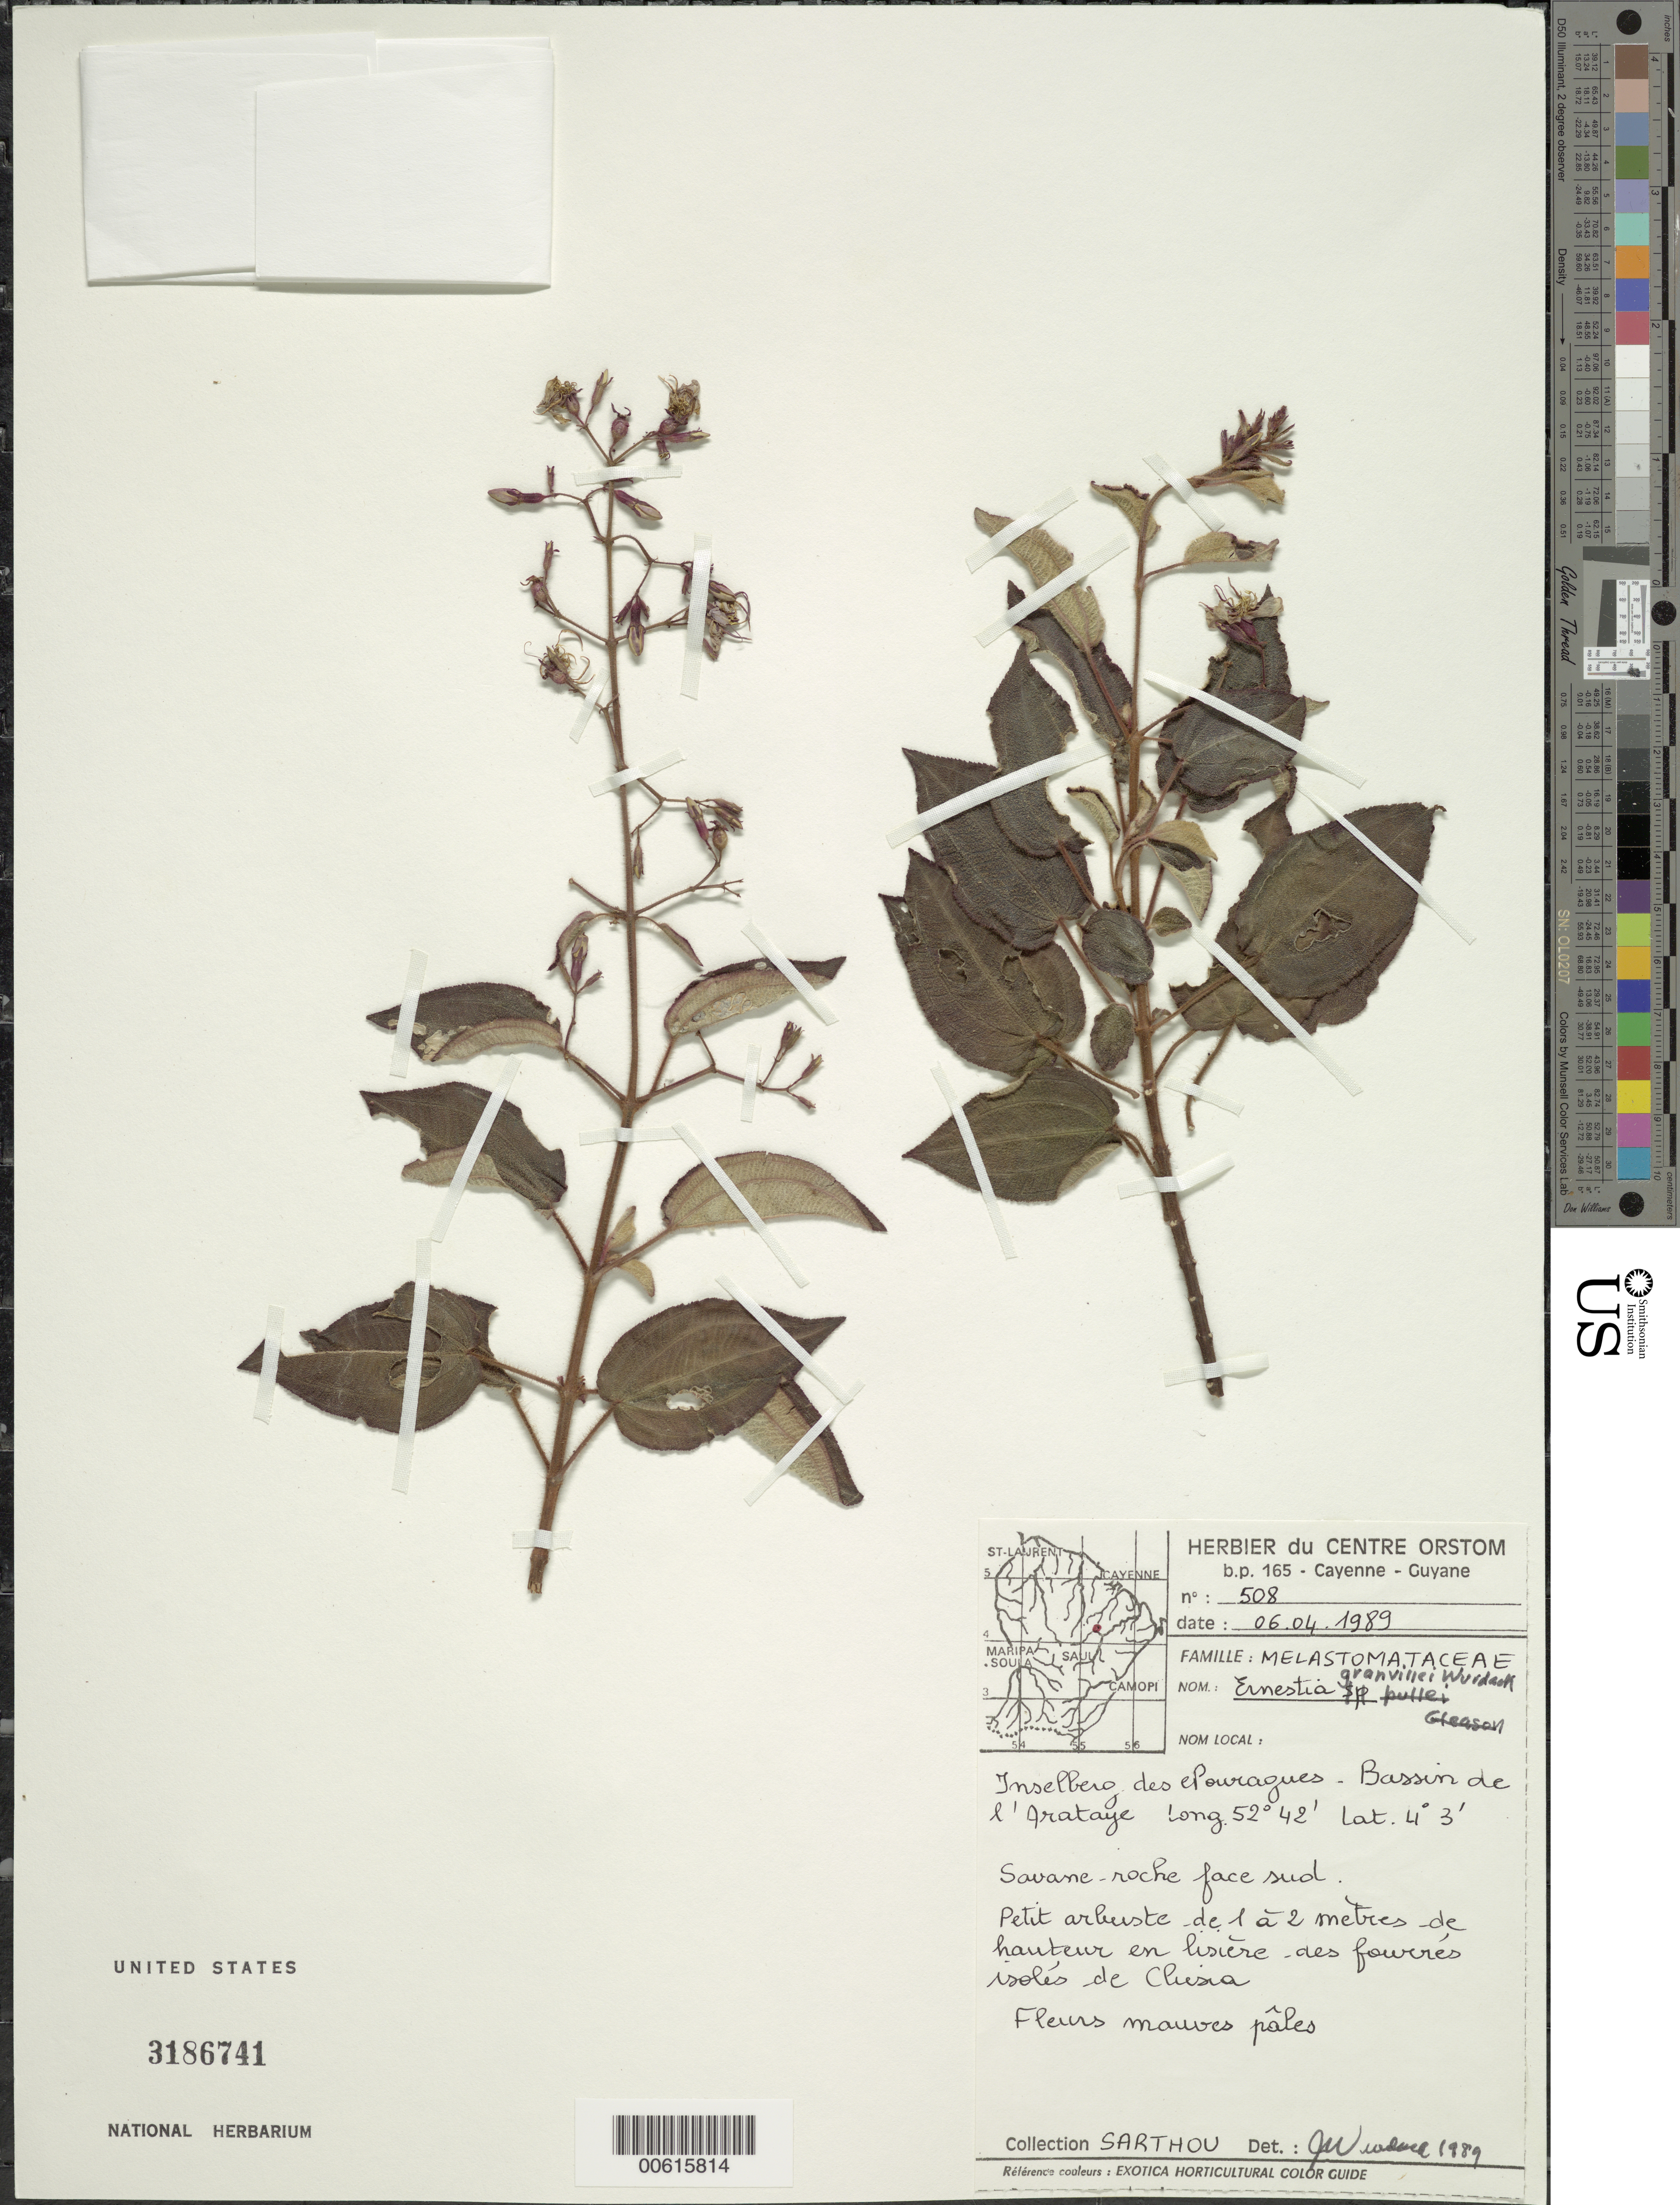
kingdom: Plantae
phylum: Tracheophyta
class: Magnoliopsida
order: Myrtales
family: Melastomataceae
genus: Ernestia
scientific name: Ernestia granvillei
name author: Wurdack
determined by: Wurdack, John J., (US), US (UNITED STATES)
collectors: C. Sarthou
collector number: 508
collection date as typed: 6-Apr-89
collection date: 1989-04-06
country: French Guiana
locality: Monts de la Trinite, inselberg, NW of, E of Mana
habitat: Savane-roche, face sud. Lisiere des fourres isoles de Clusia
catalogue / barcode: US 3186741